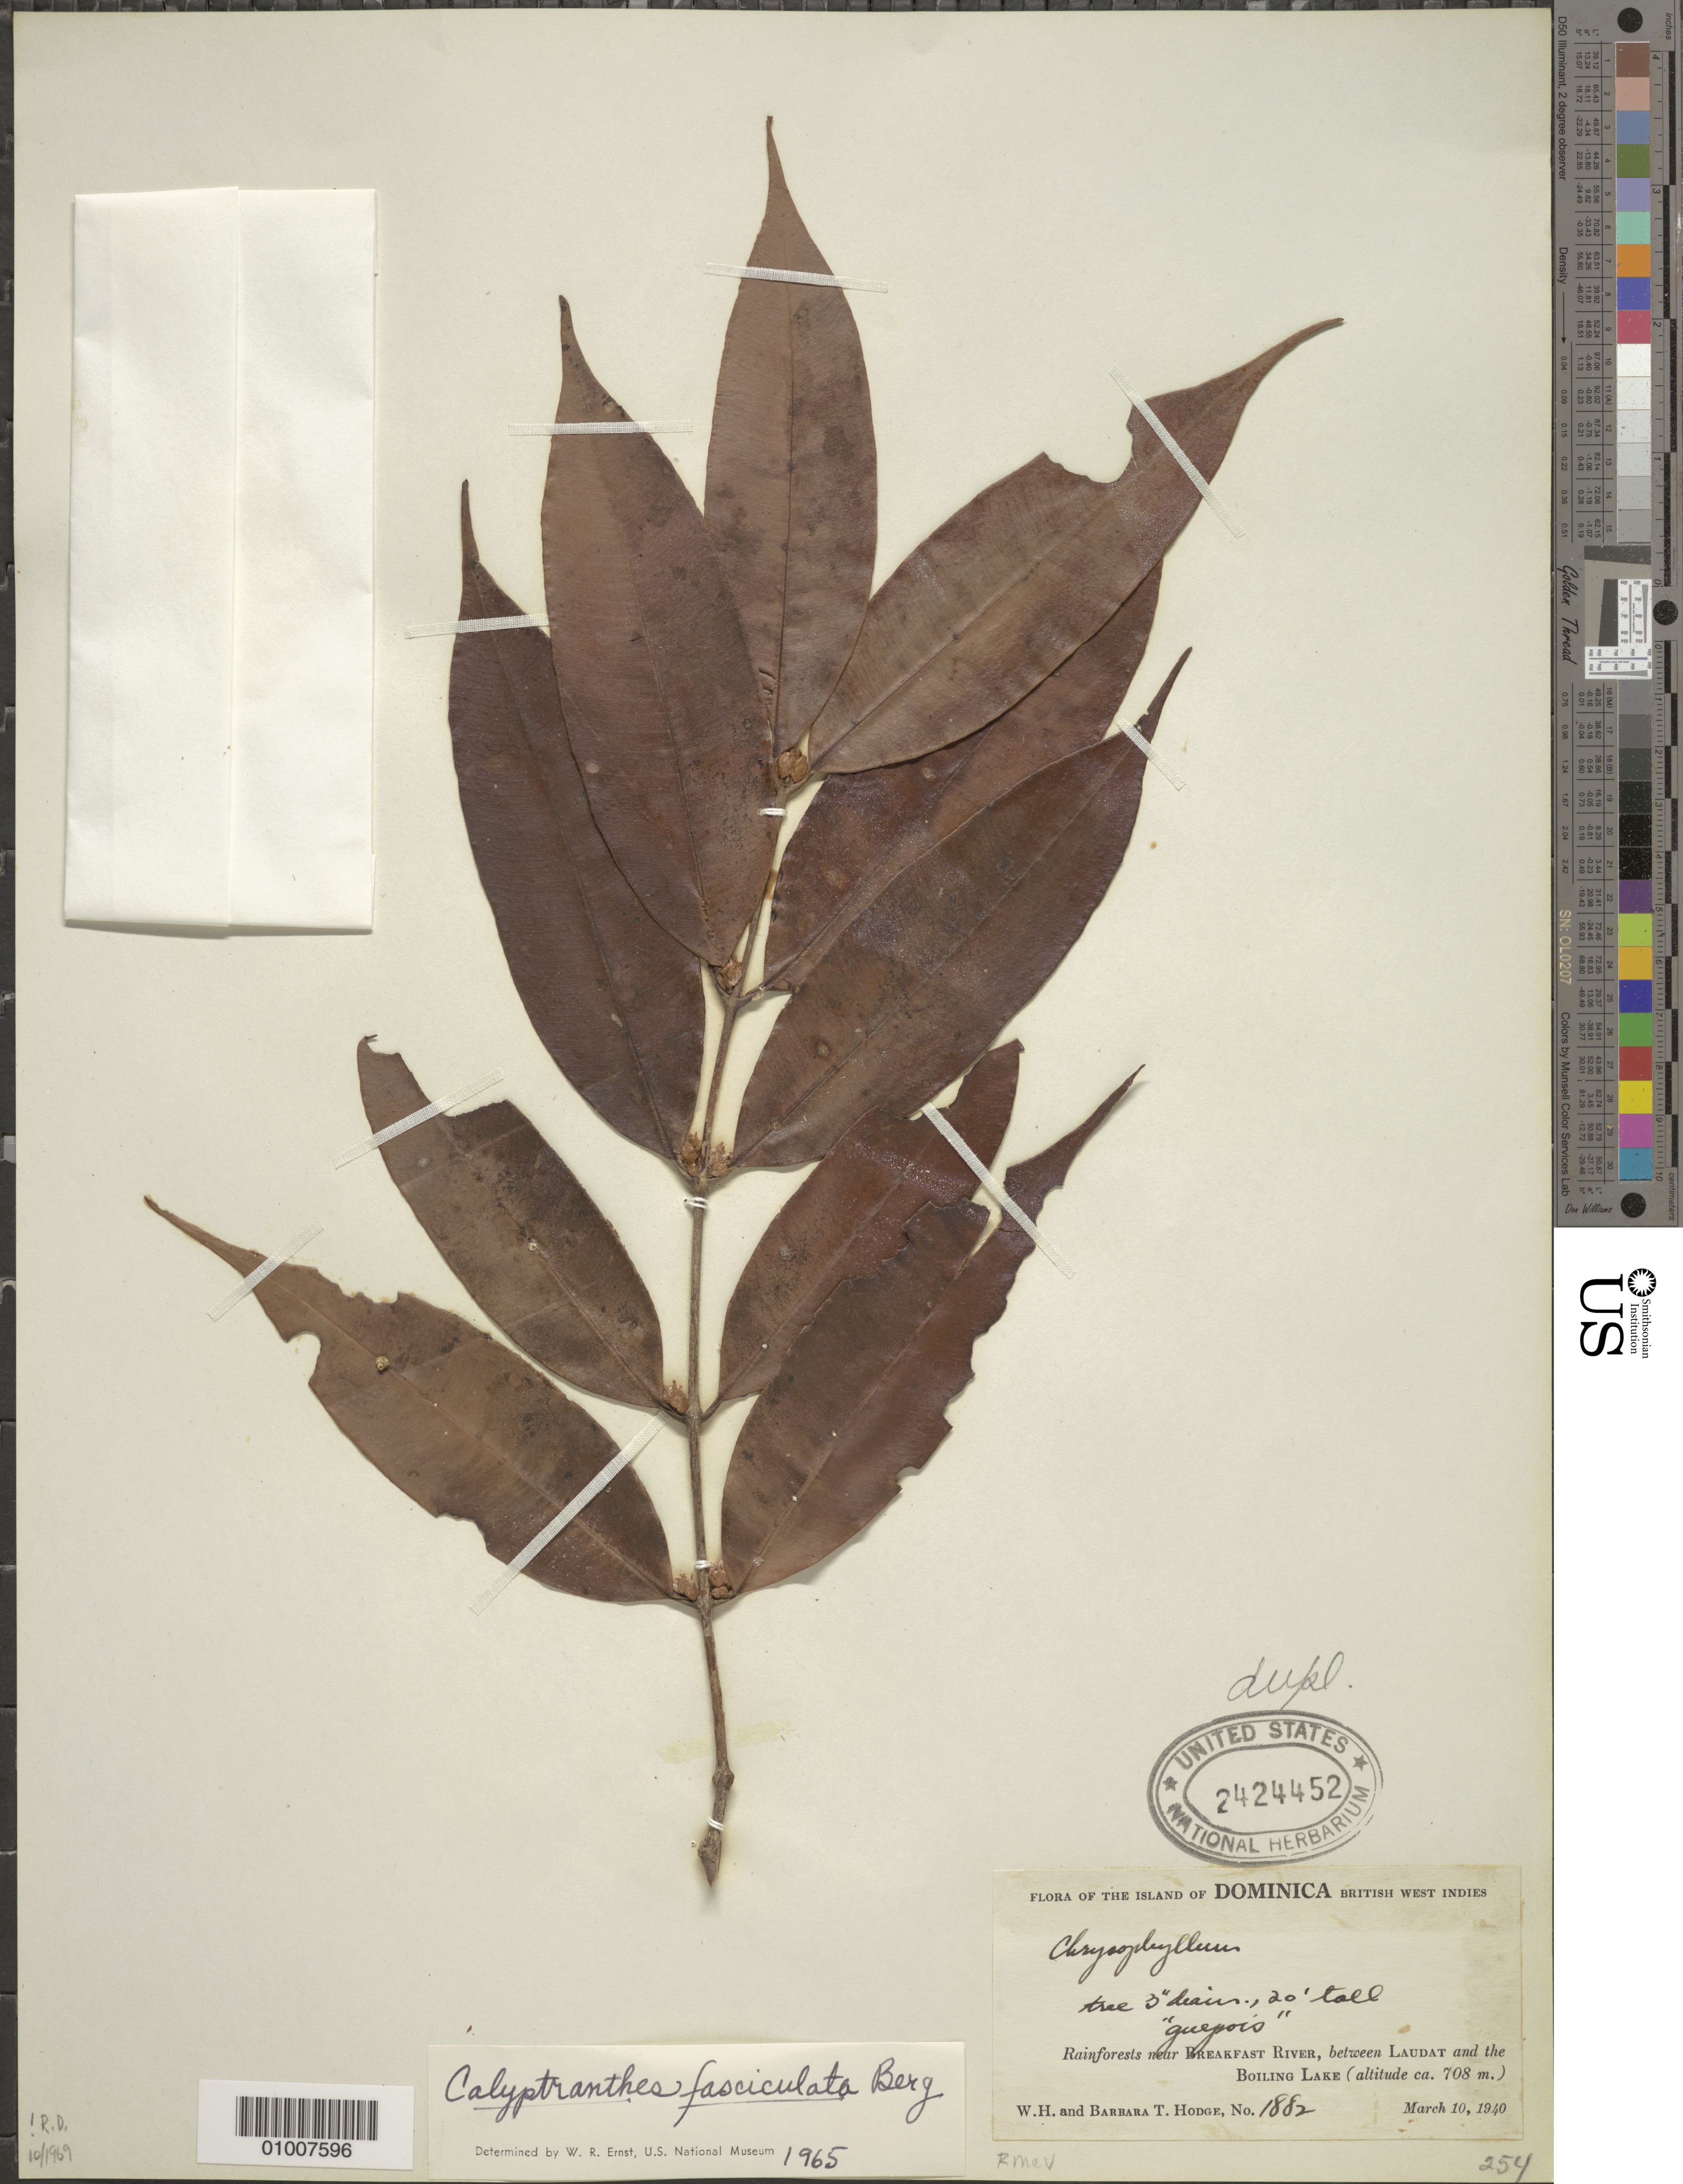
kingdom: Plantae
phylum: Tracheophyta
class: Magnoliopsida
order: Myrtales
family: Myrtaceae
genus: Myrcia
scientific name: Myrcia fasciculata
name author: (O. Berg) K. Campbell & K. Samra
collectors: W. Hodge & B. Hodge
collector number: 1882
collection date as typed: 10 Mar 1940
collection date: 1940-03-10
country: Dominica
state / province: St. George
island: Dominica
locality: Near Breakfast River, between Laudat and the Boiling Lake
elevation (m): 708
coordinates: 0 N, 0 E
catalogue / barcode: US 2424452